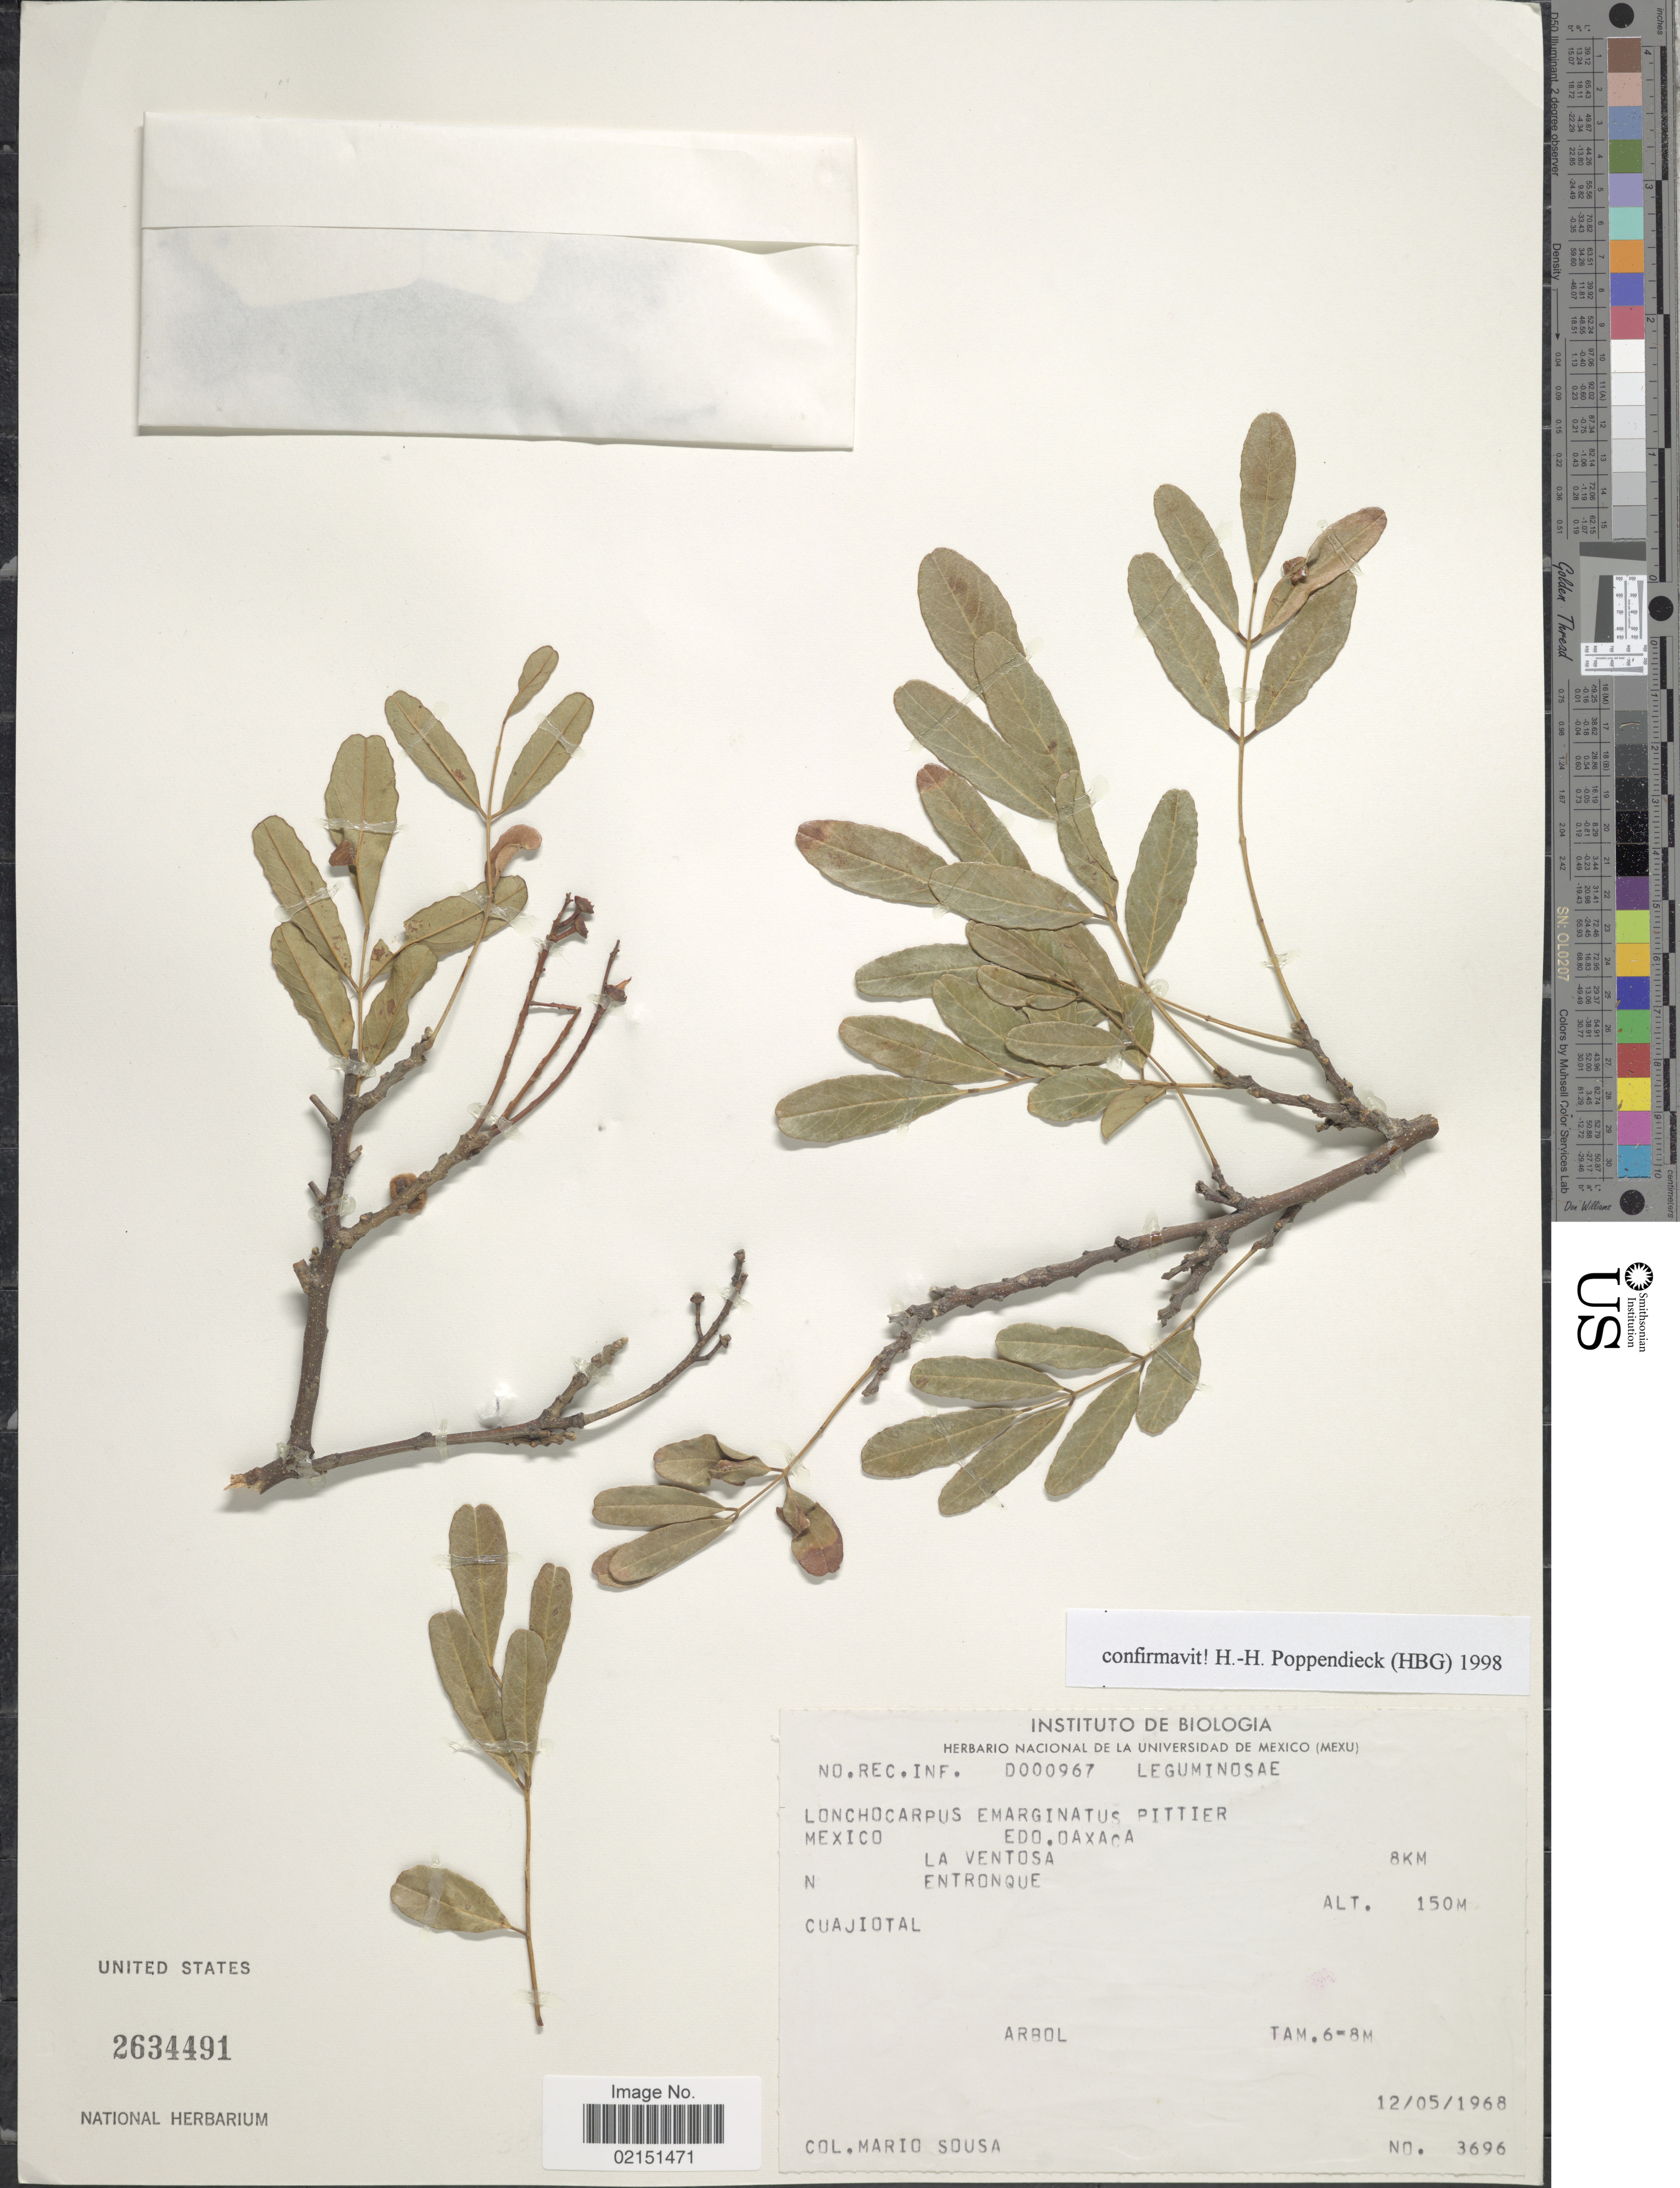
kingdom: Plantae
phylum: Tracheophyta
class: Magnoliopsida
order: Fabales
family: Fabaceae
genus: Lonchocarpus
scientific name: Lonchocarpus emarginatus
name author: Pittier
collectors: M. Sousa S.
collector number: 3696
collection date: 1968-05-12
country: Mexico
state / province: Oaxaca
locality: Mexico. Edo. Oaxaca. La ventosa. Entronque. Cuajiotal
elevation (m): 150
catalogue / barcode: US 2634491